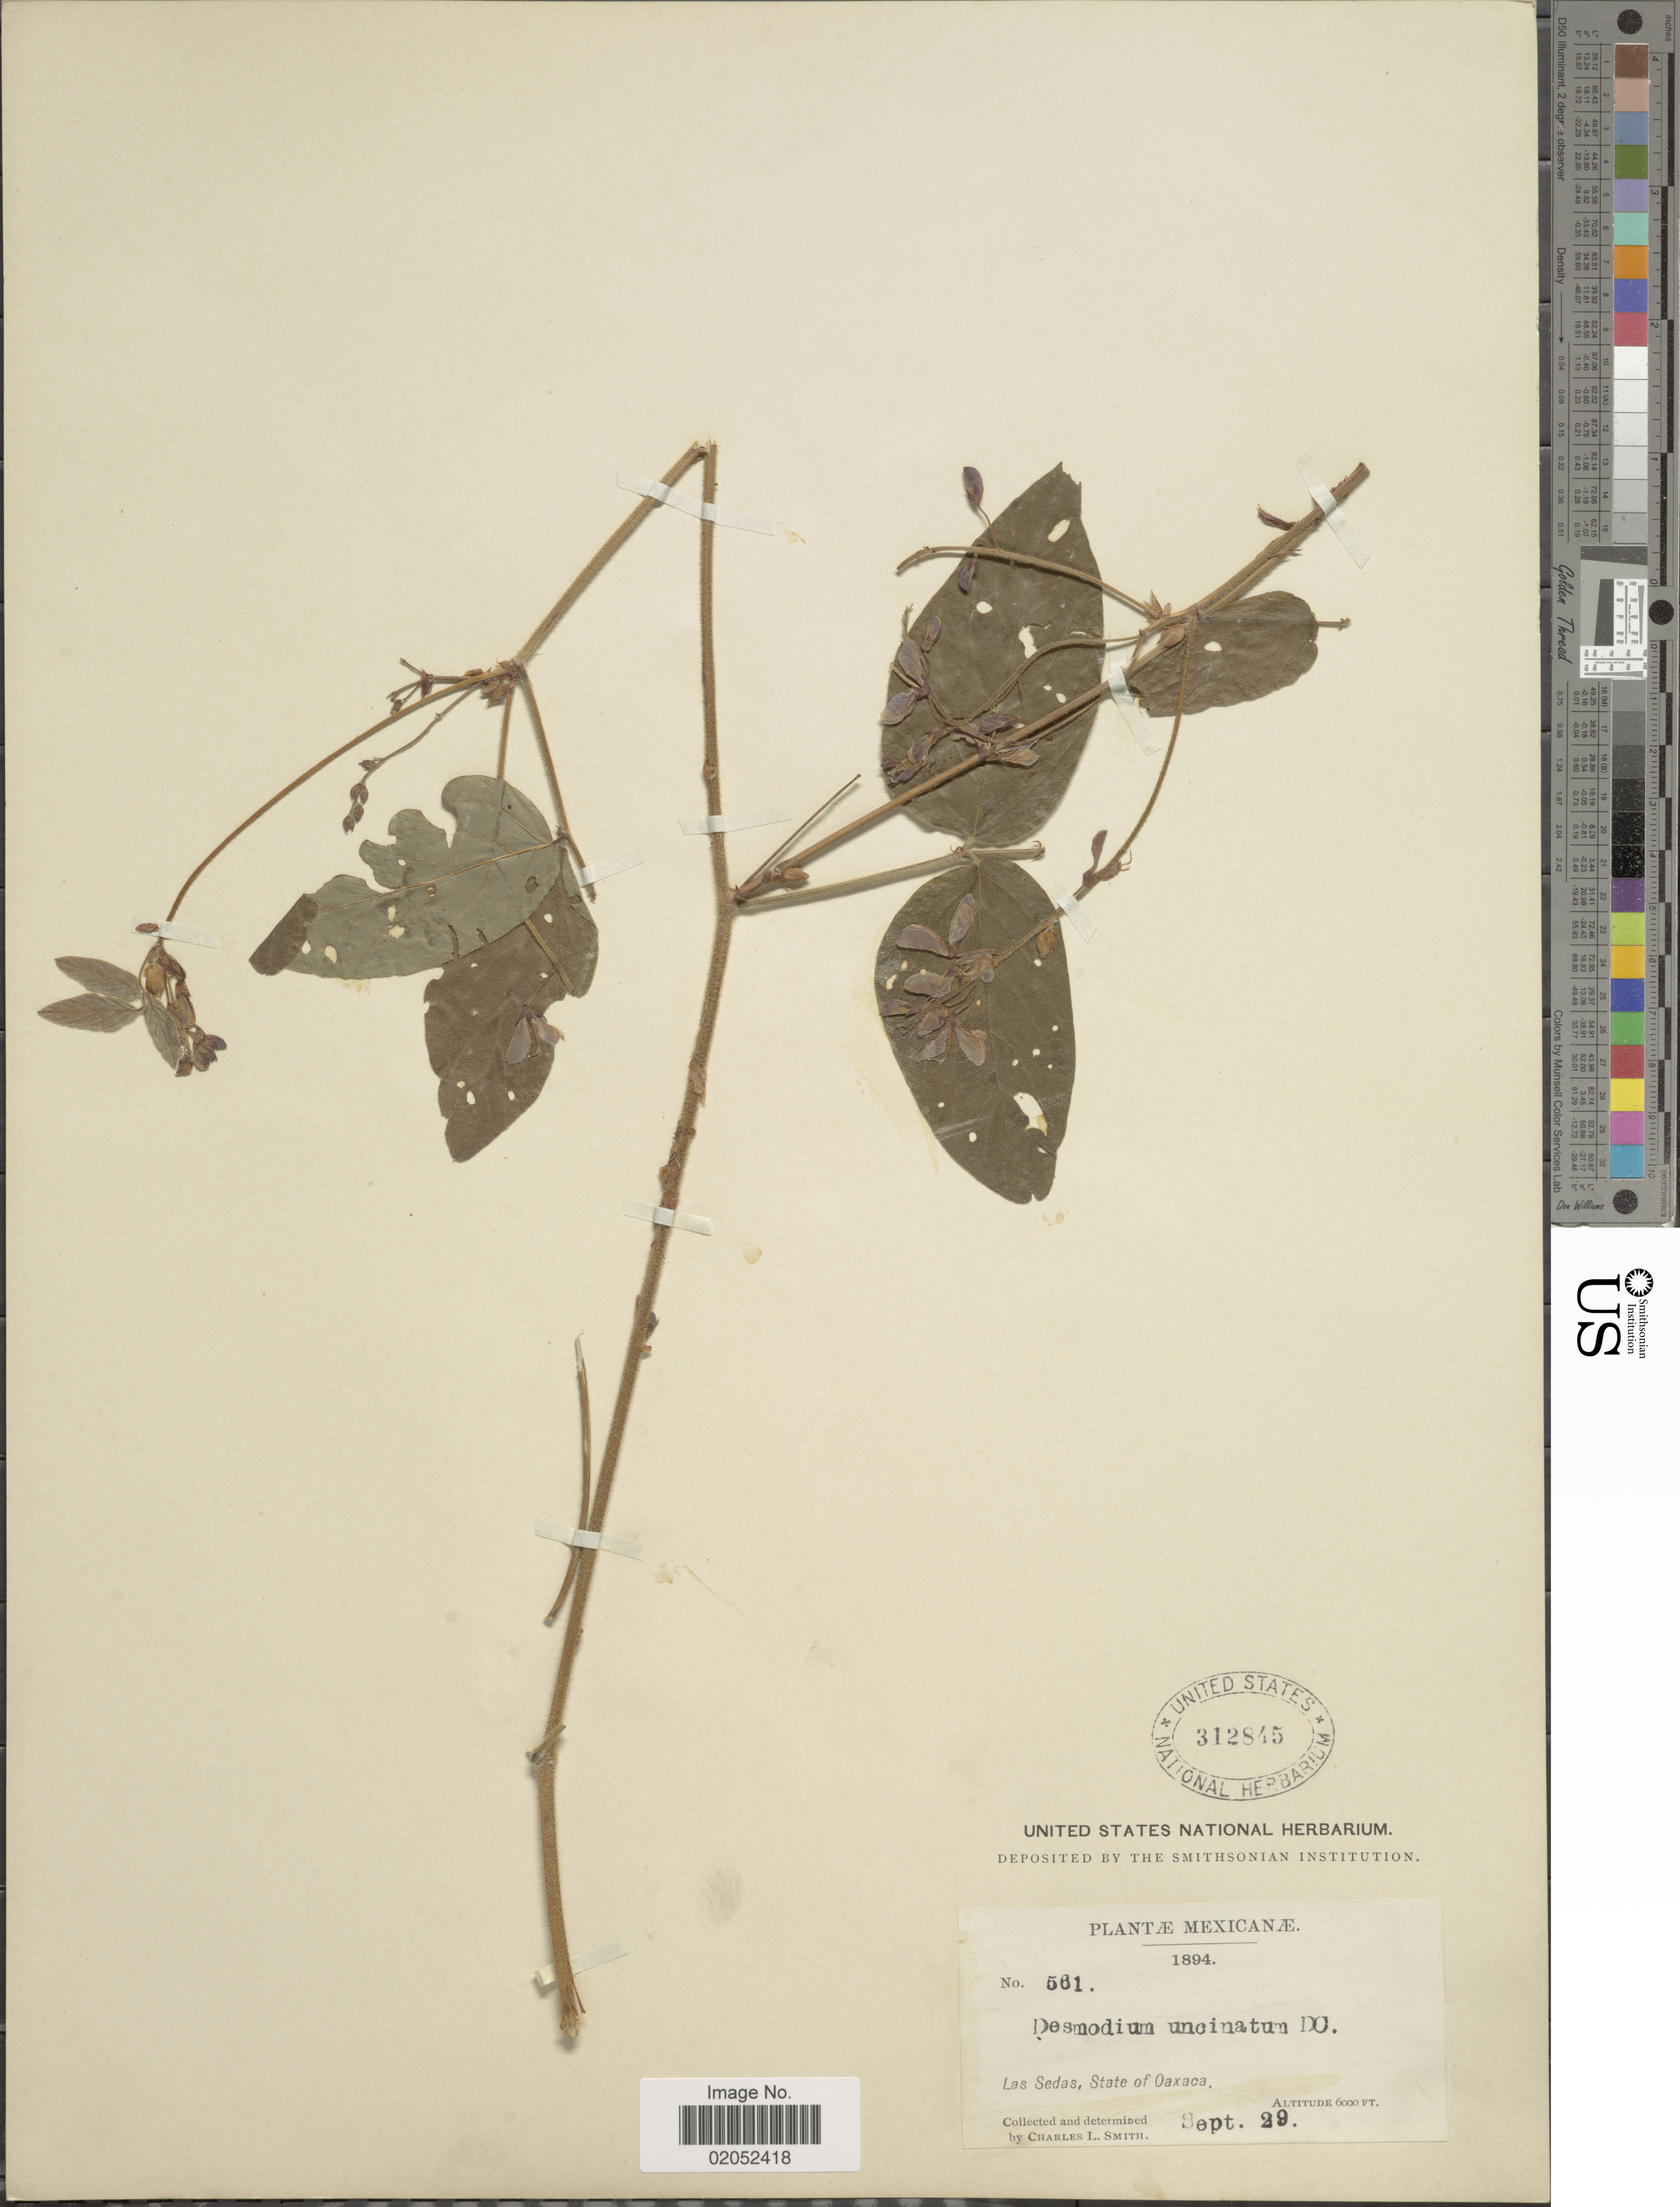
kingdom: Plantae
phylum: Tracheophyta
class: Magnoliopsida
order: Fabales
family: Fabaceae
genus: Desmodium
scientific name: Desmodium intortum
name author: (Mill.) Urb.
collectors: C. L. Smith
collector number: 561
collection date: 1894-09-29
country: Mexico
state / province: Oaxaca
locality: Las Sedas, State of Oaxaca. Mexicanae.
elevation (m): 1829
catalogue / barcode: US 312845